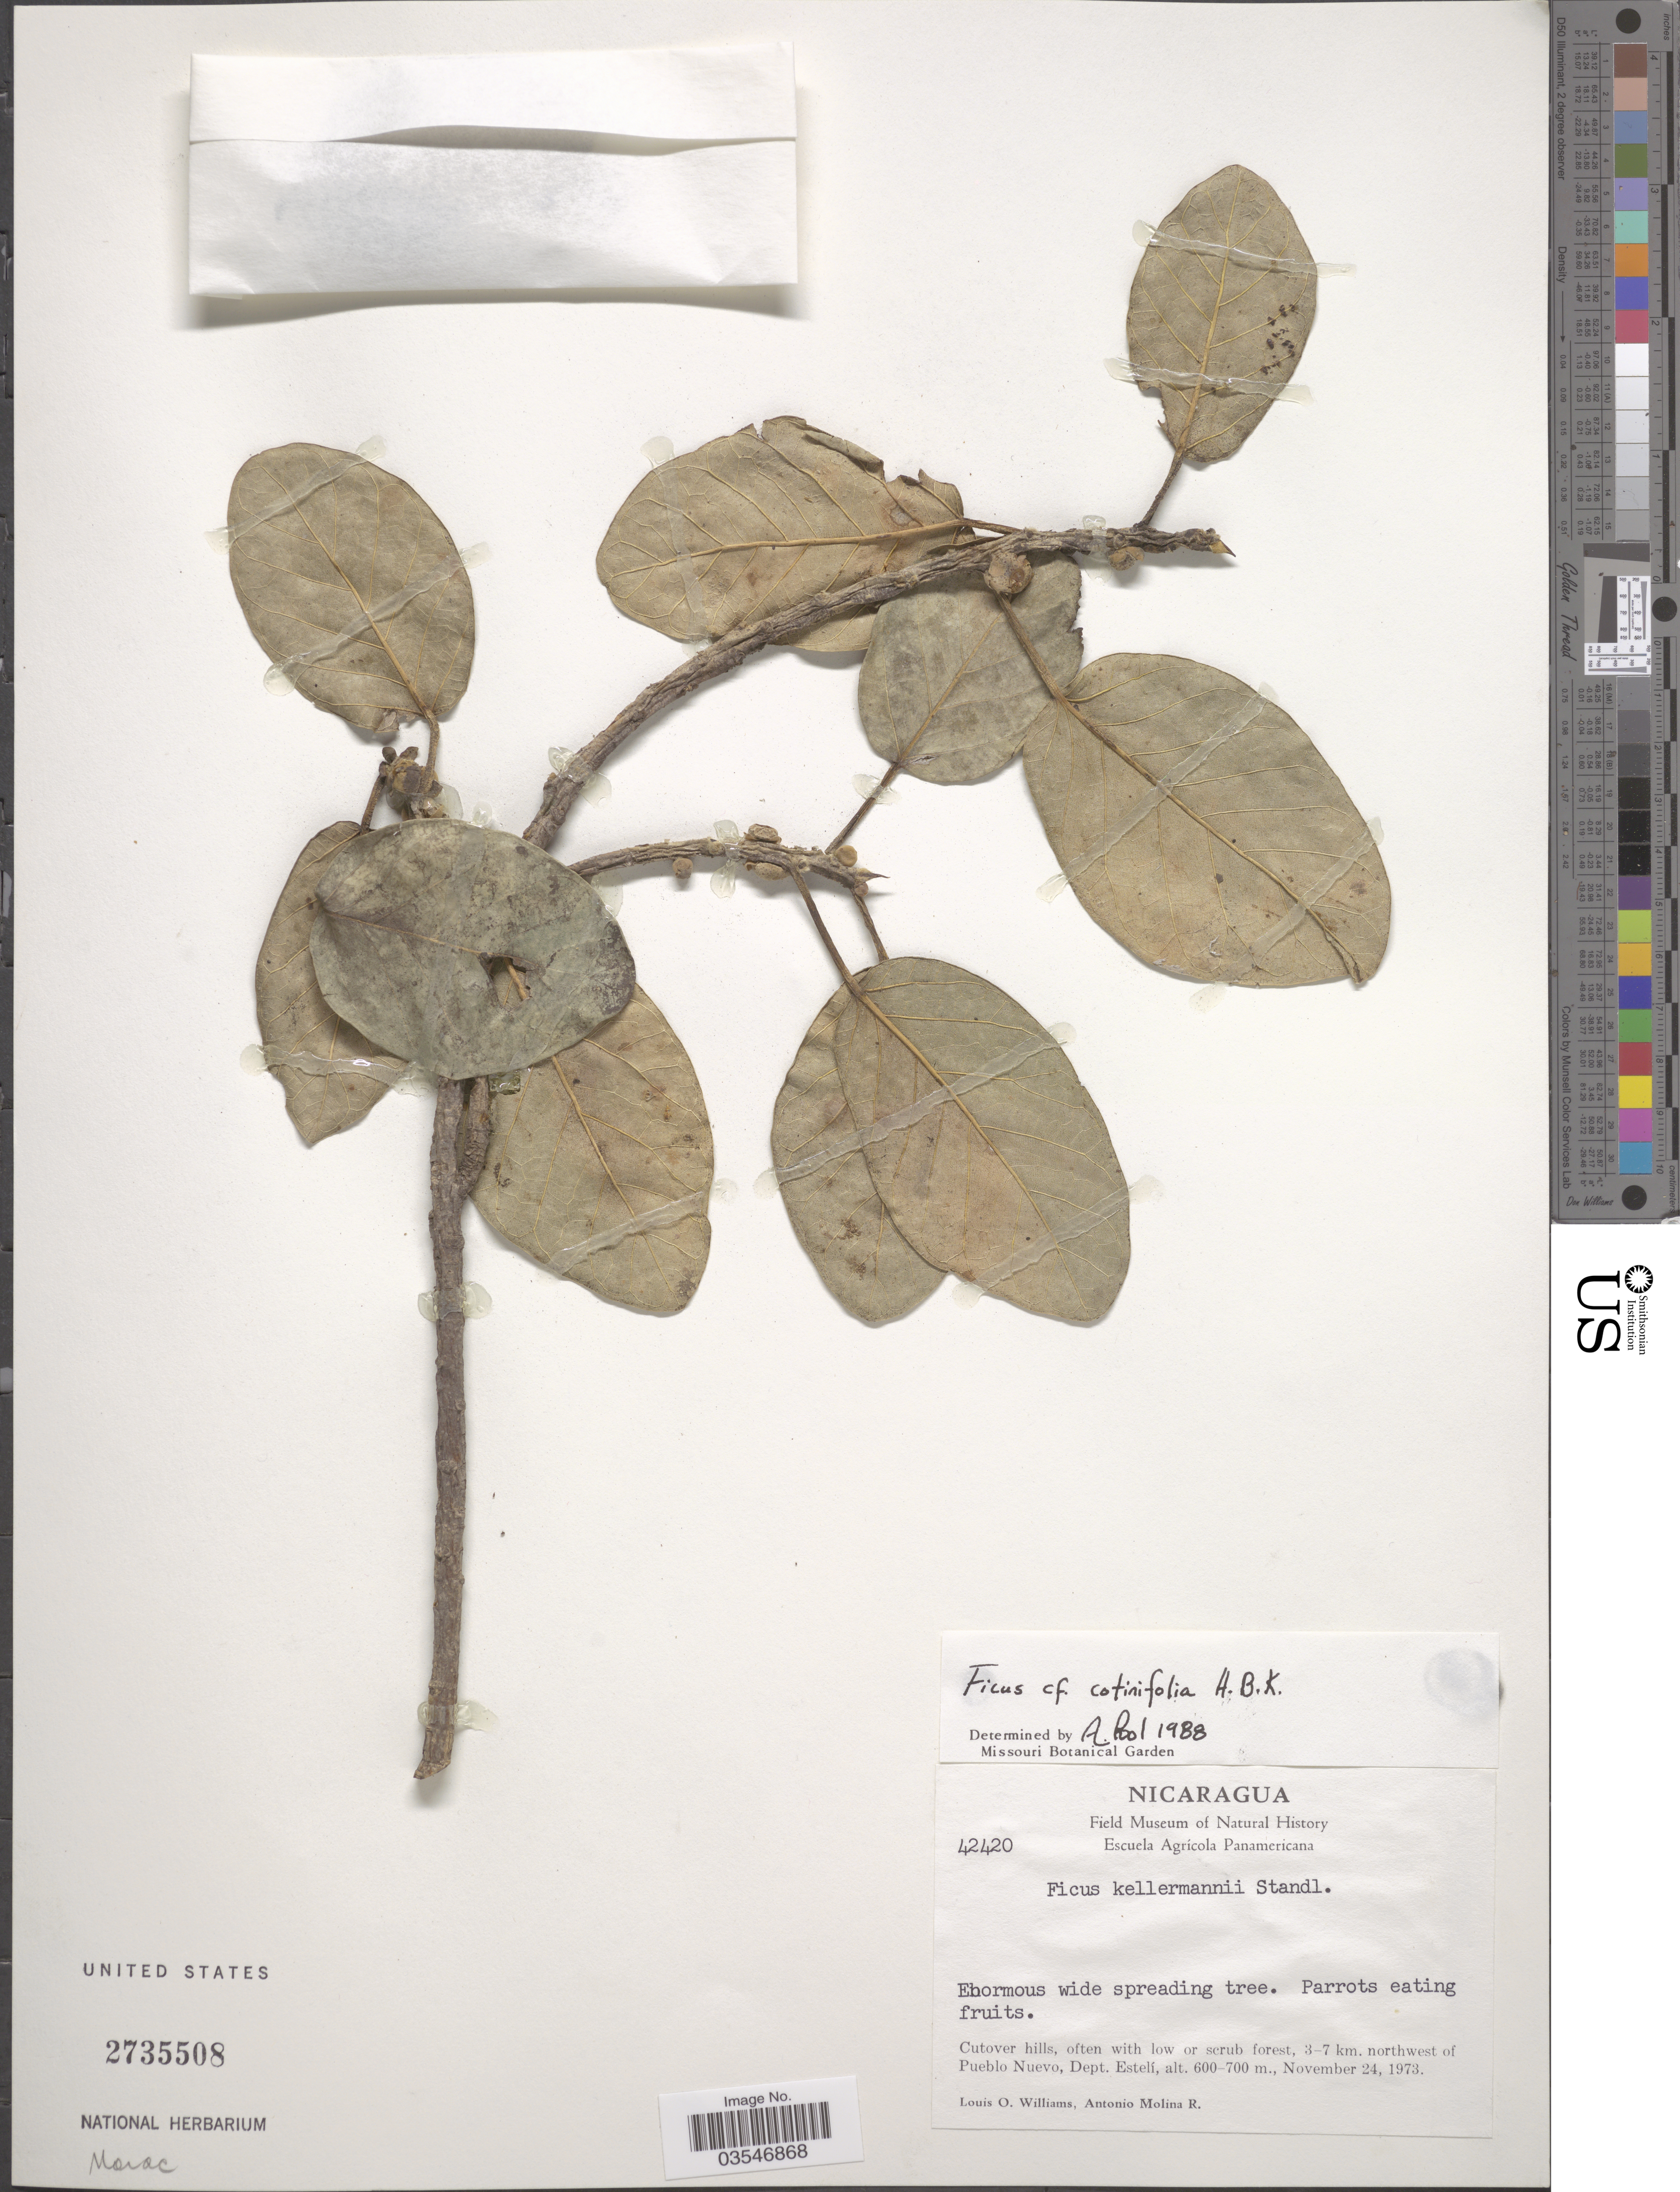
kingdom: Plantae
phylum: Tracheophyta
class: Magnoliopsida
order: Rosales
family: Moraceae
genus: Ficus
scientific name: Ficus cotinifolia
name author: Kunth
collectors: L. O. Williams & A. Molina R.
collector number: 42420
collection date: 1973-11-24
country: Nicaragua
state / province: Esteli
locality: Cutover hills, often with low or scrub forest, 3-7 km. northwest of Pueblo Nuevo, Dept. Estelí.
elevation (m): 600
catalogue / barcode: US 2735508